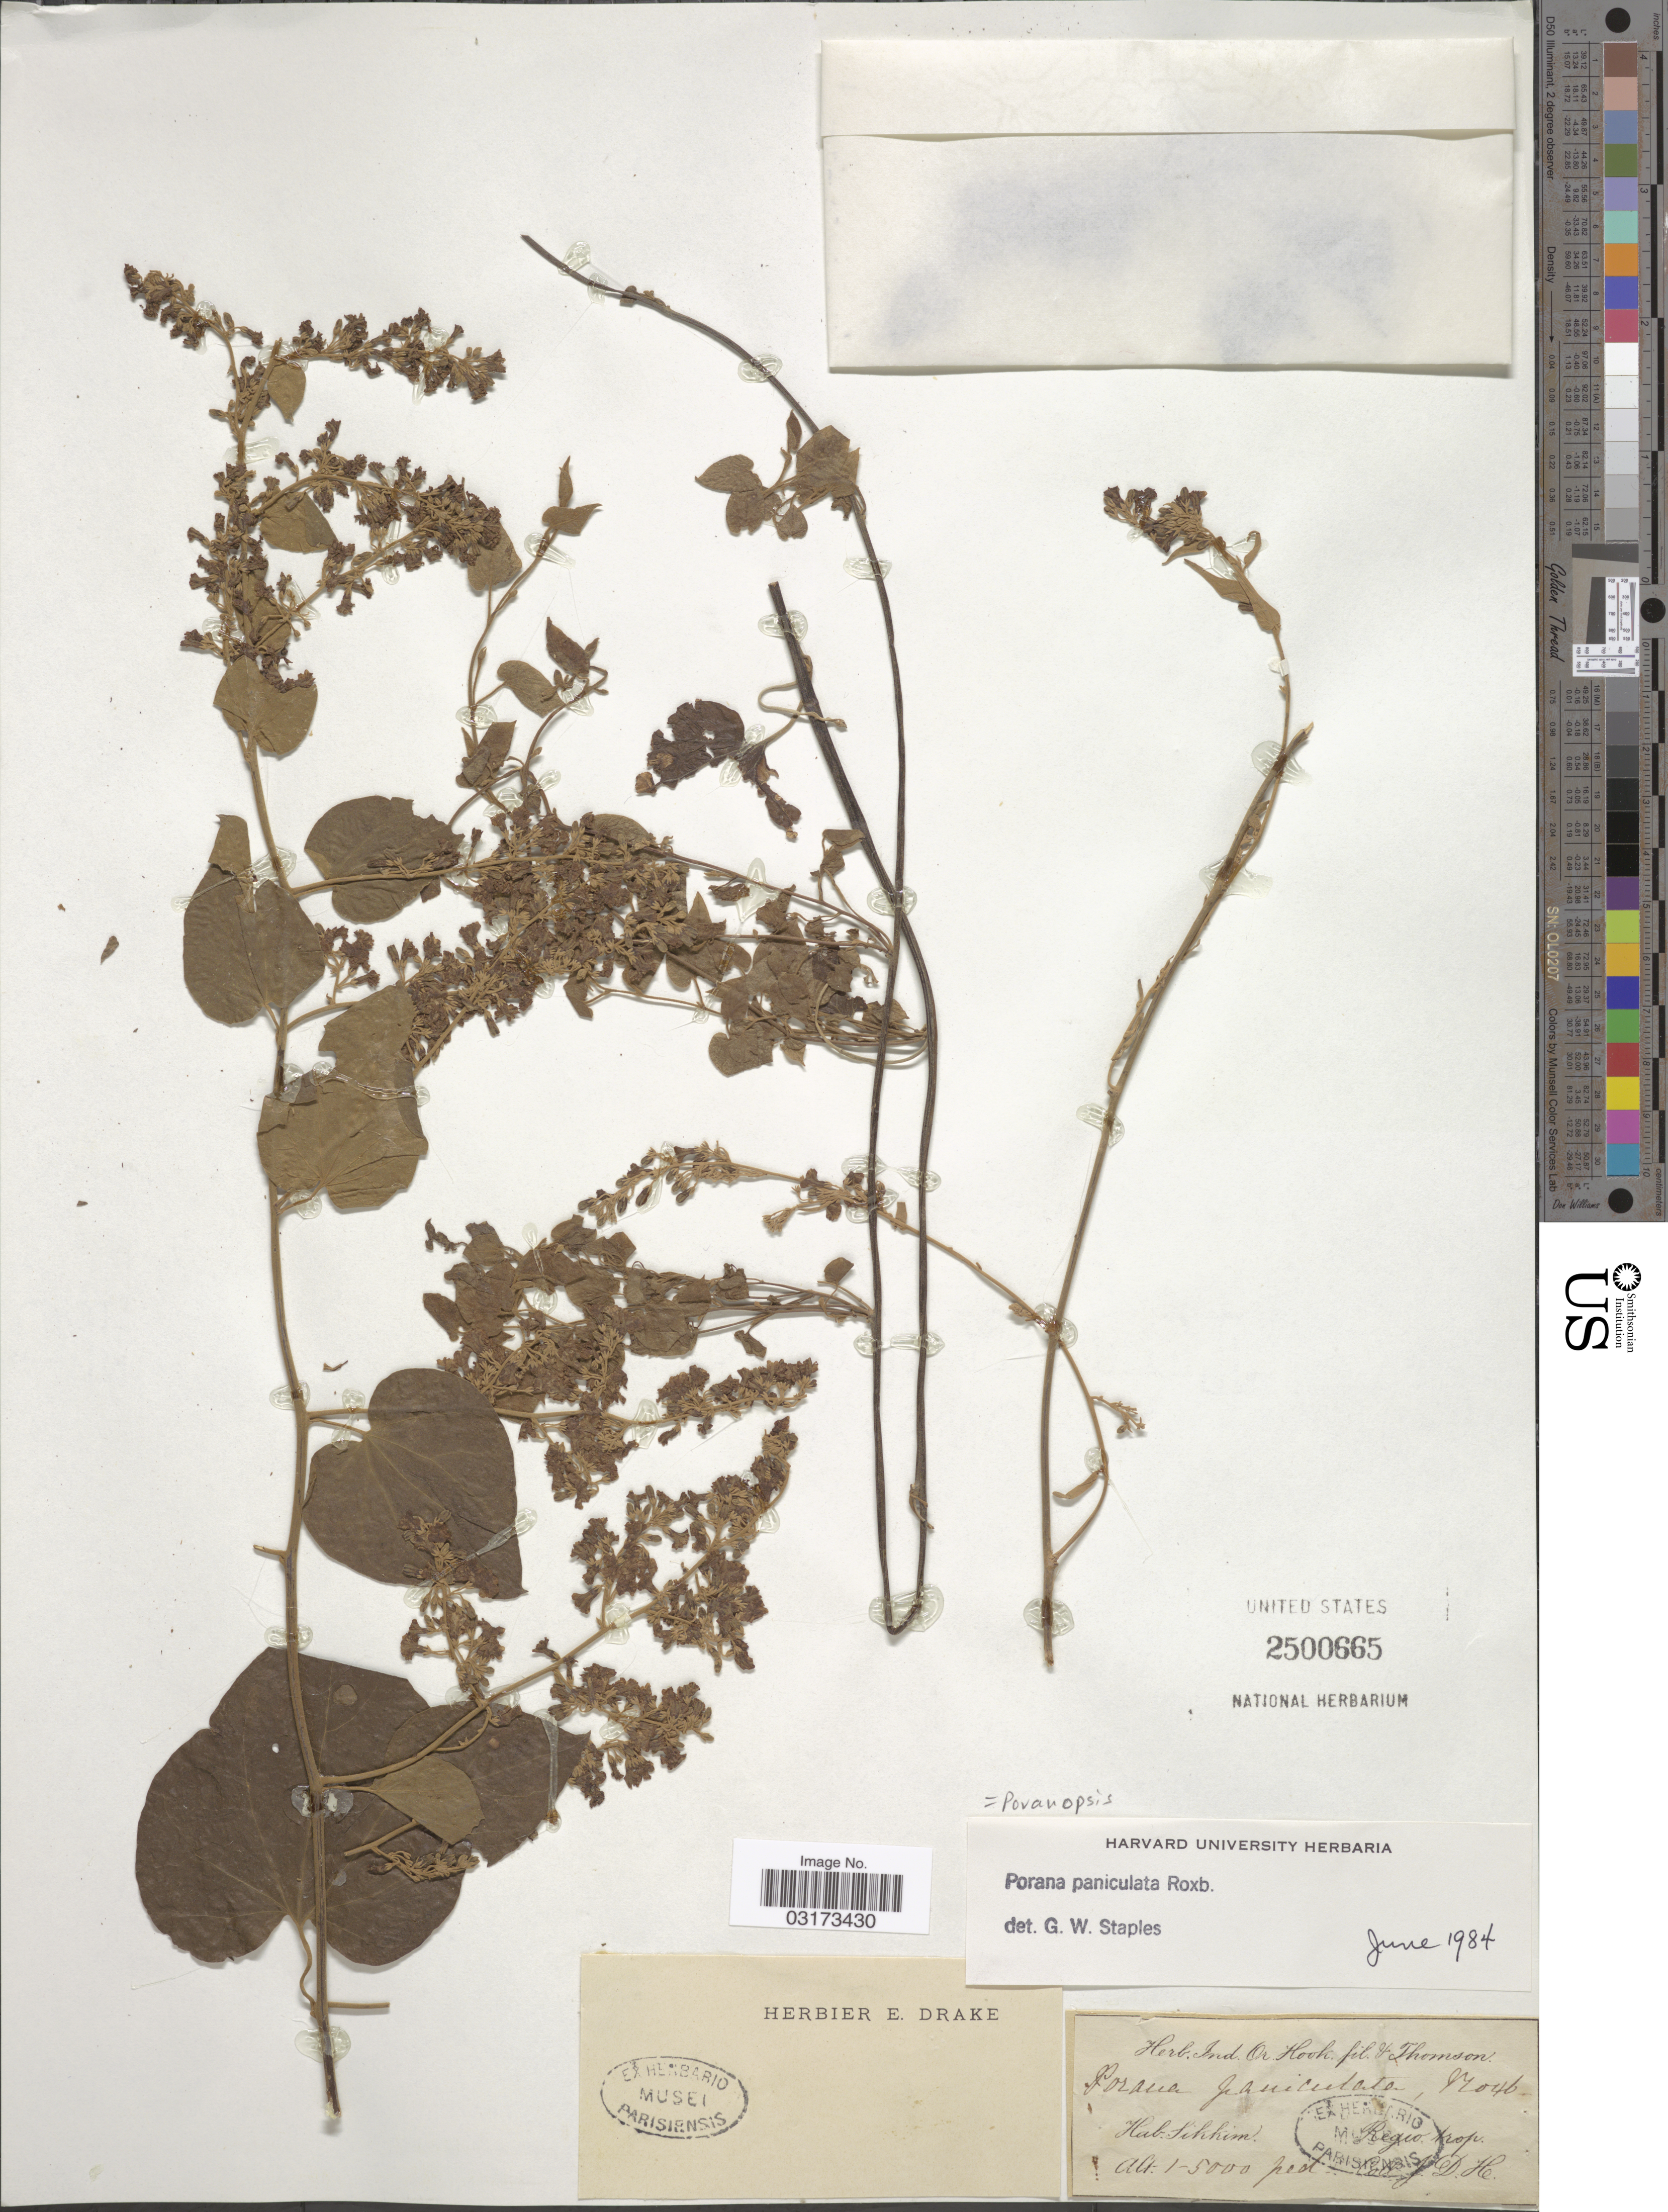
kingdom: Plantae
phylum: Tracheophyta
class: Magnoliopsida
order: Solanales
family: Convolvulaceae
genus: Poranopsis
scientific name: Poranopsis paniculata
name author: (Roxb.) Roberty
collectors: J. D. Hooker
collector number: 46?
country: India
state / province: Sikkim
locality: Regio. trop.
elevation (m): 305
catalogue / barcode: US 2500665